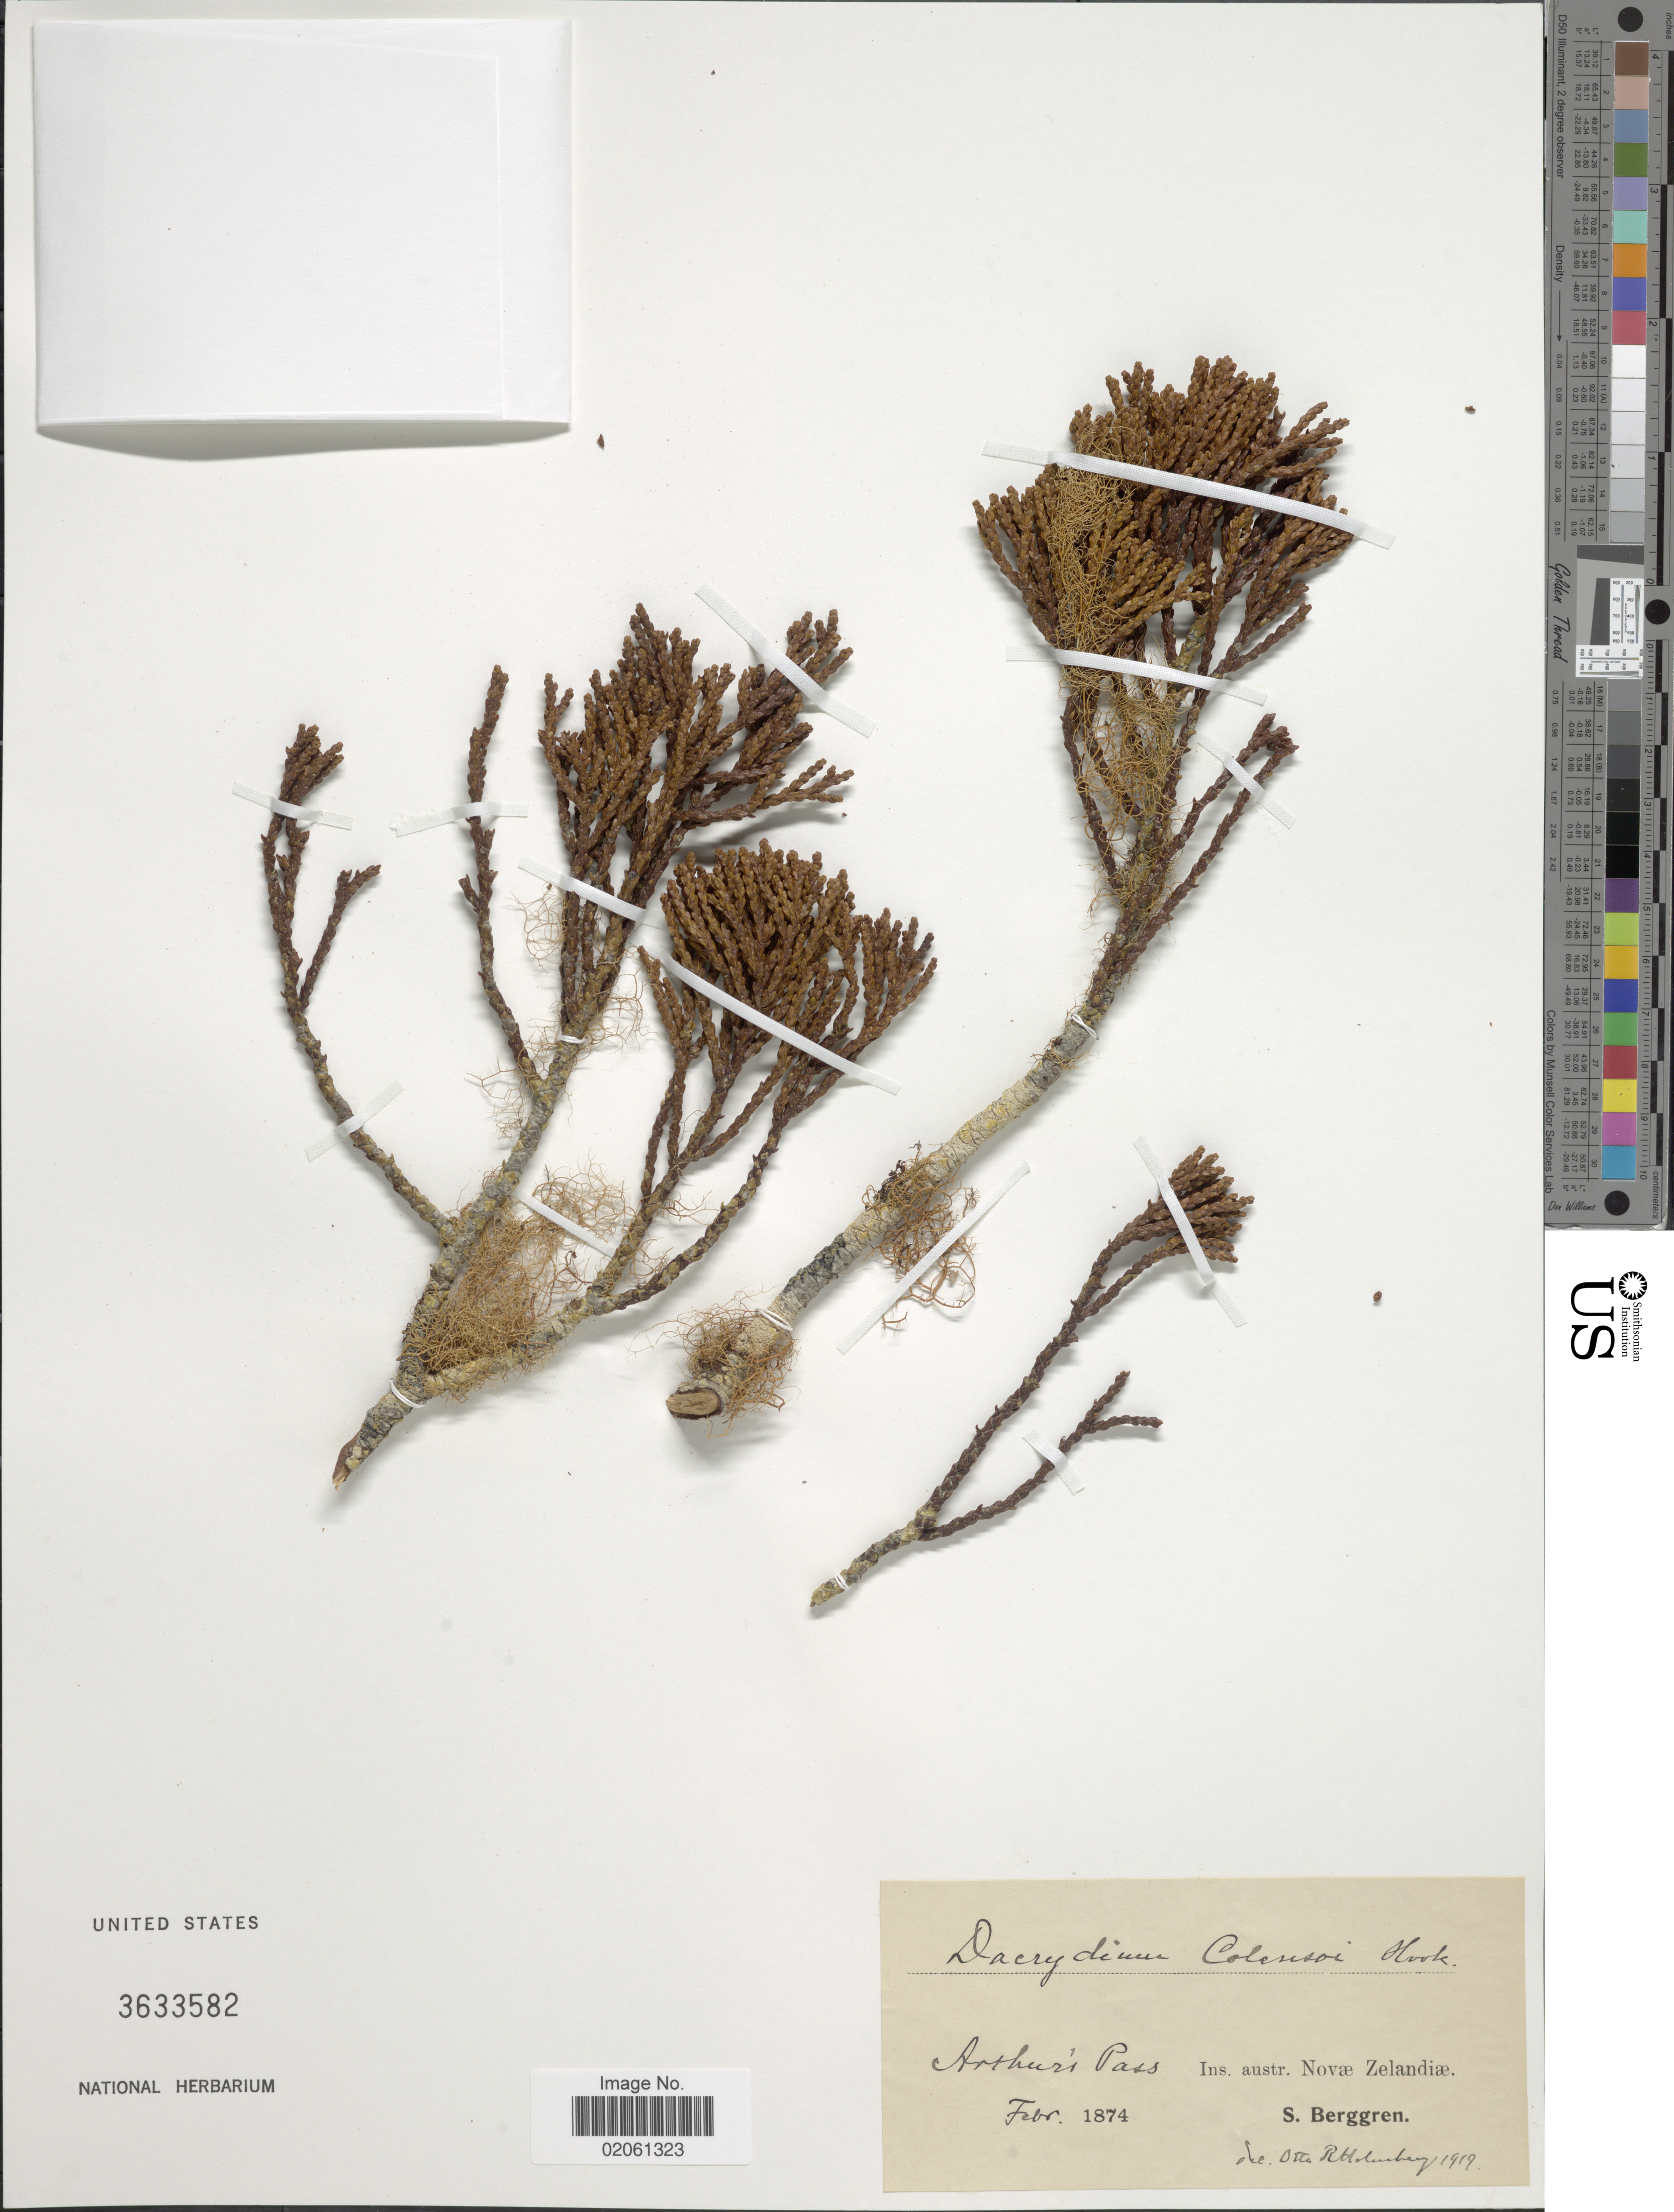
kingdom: Plantae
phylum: Tracheophyta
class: Pinopsida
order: Pinales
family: Podocarpaceae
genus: Dacrydium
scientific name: Dacrydium colensoi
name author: Hook.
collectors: S. Berggren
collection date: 1874-02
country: New Zealand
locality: Arthur's Pass. Ins. austr. Novae Zelandiae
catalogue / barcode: US 3633582